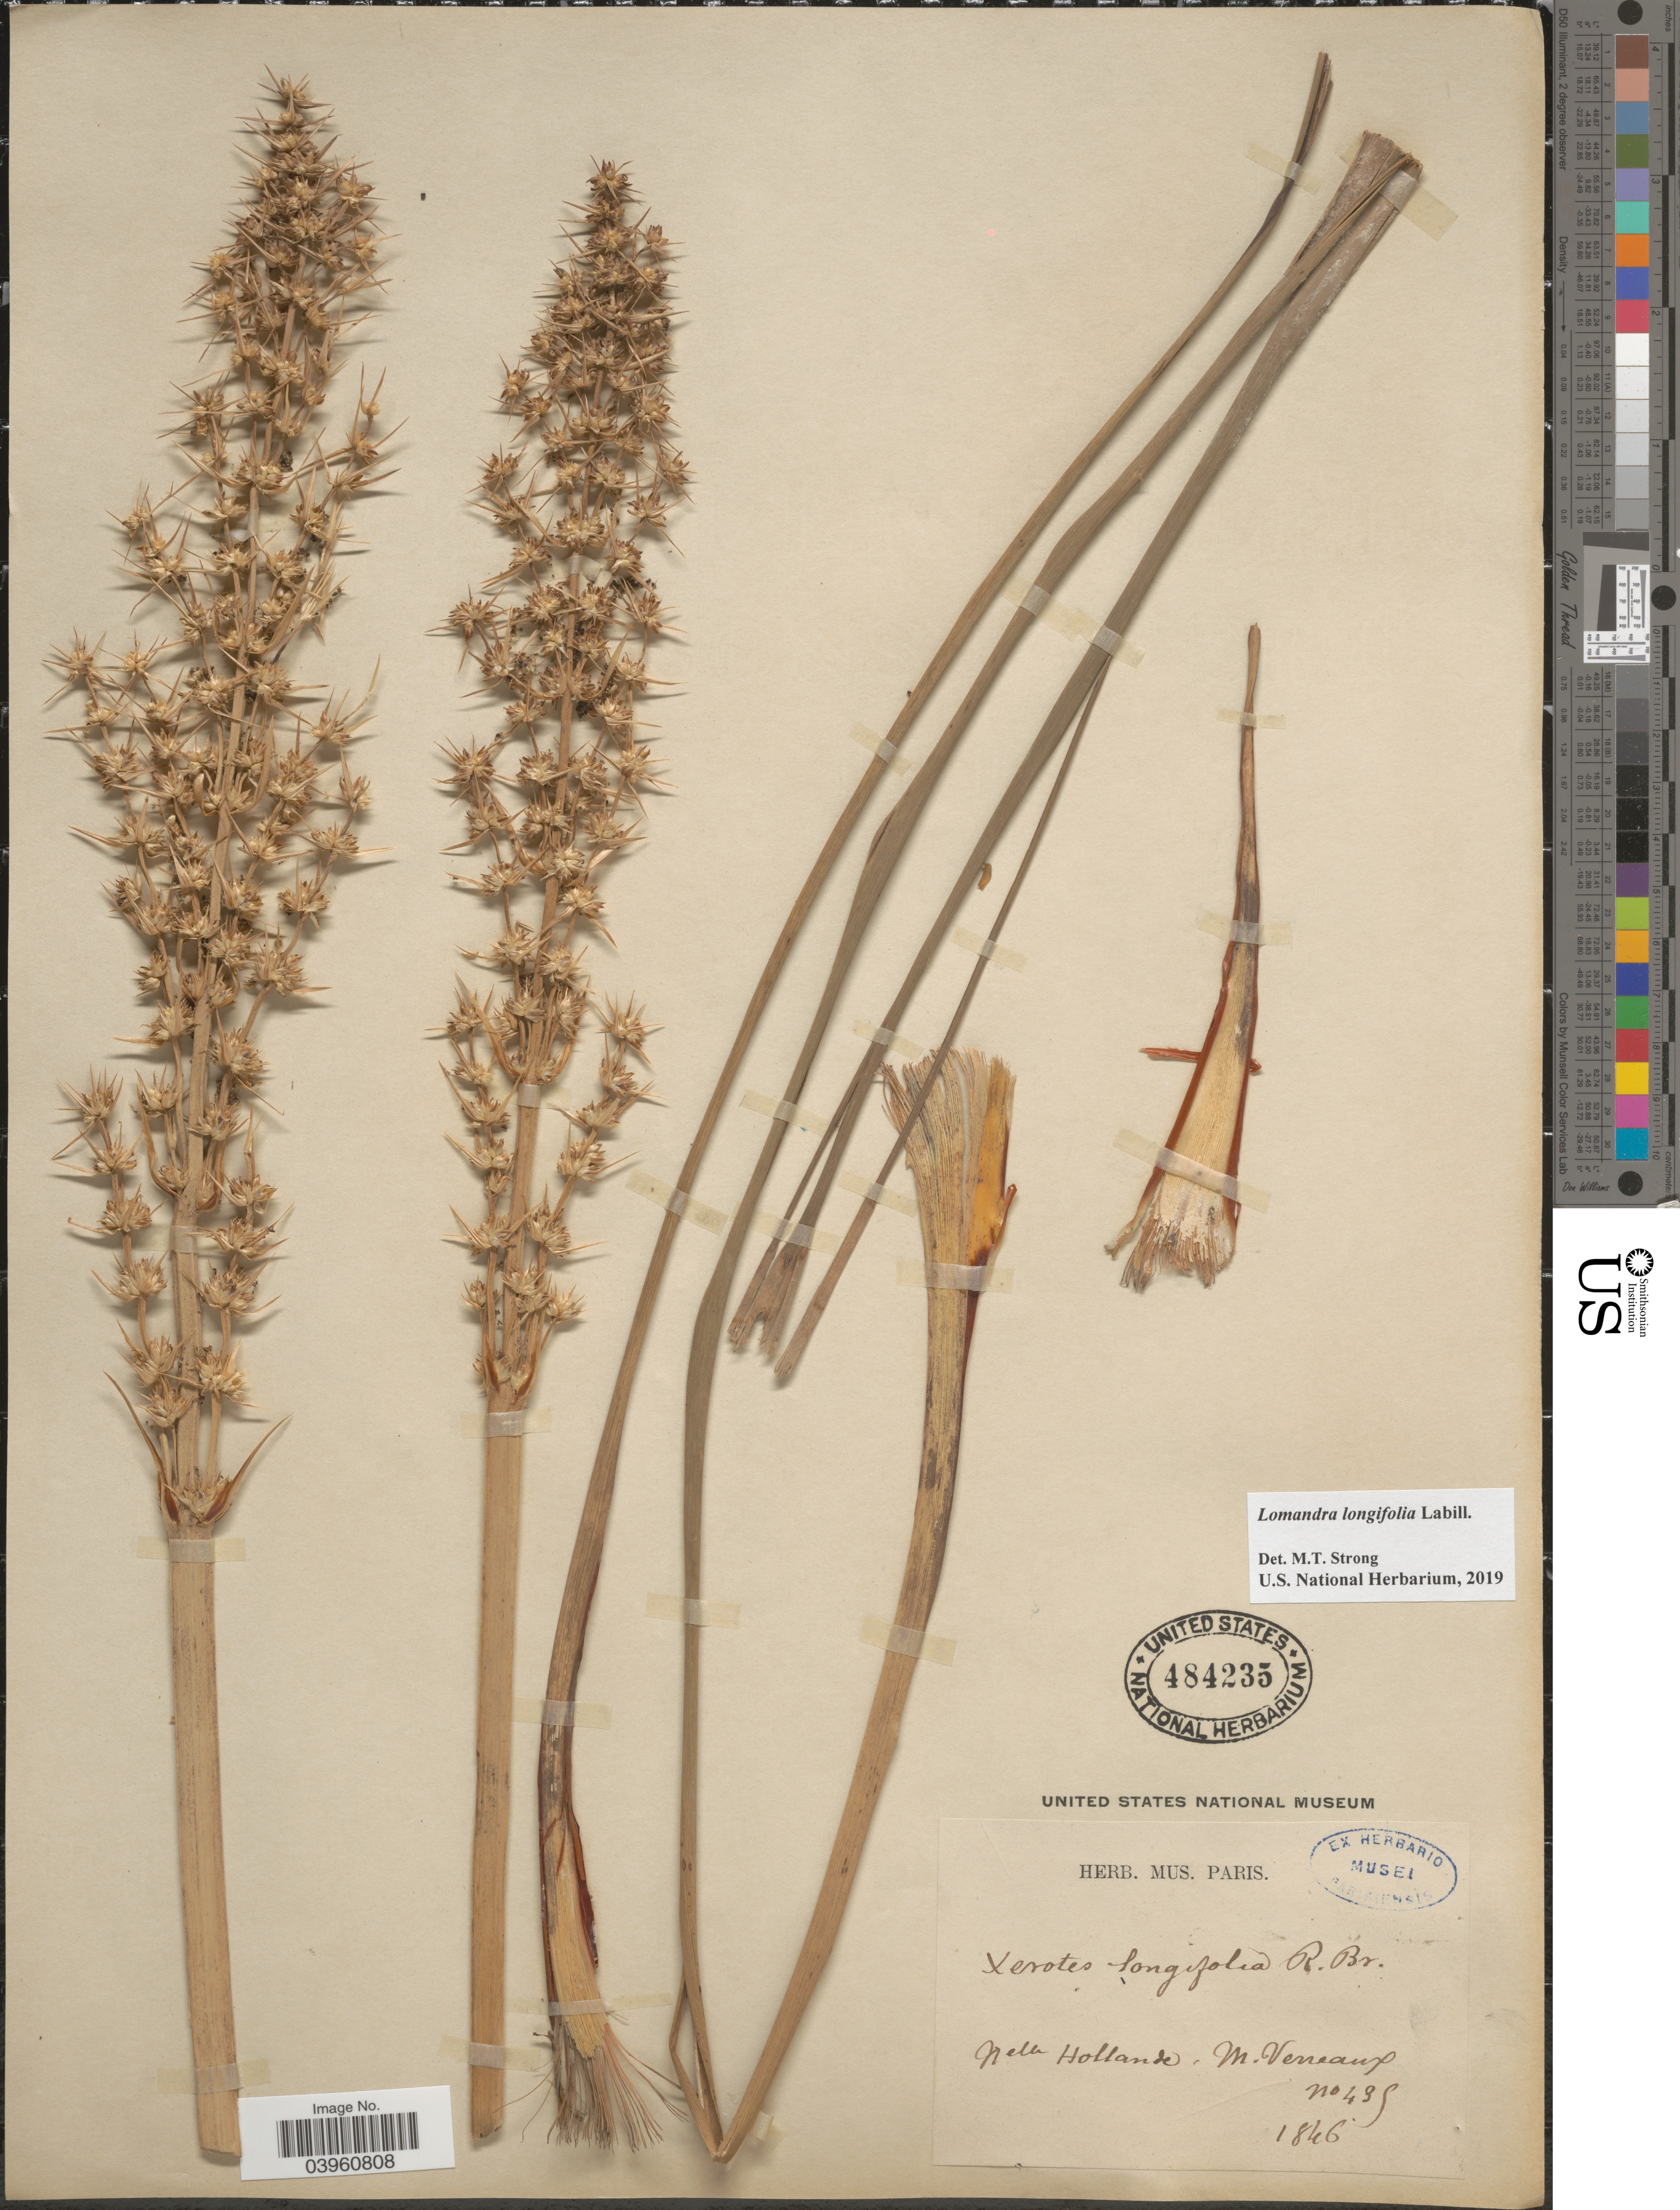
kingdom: Plantae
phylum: Tracheophyta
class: Liliopsida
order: Asparagales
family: Asparagaceae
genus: Lomandra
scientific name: Lomandra longifolia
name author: Labill.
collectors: M. Verreaux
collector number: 498*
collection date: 1846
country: Netherlands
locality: Neth. Hollande.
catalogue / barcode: US 484235